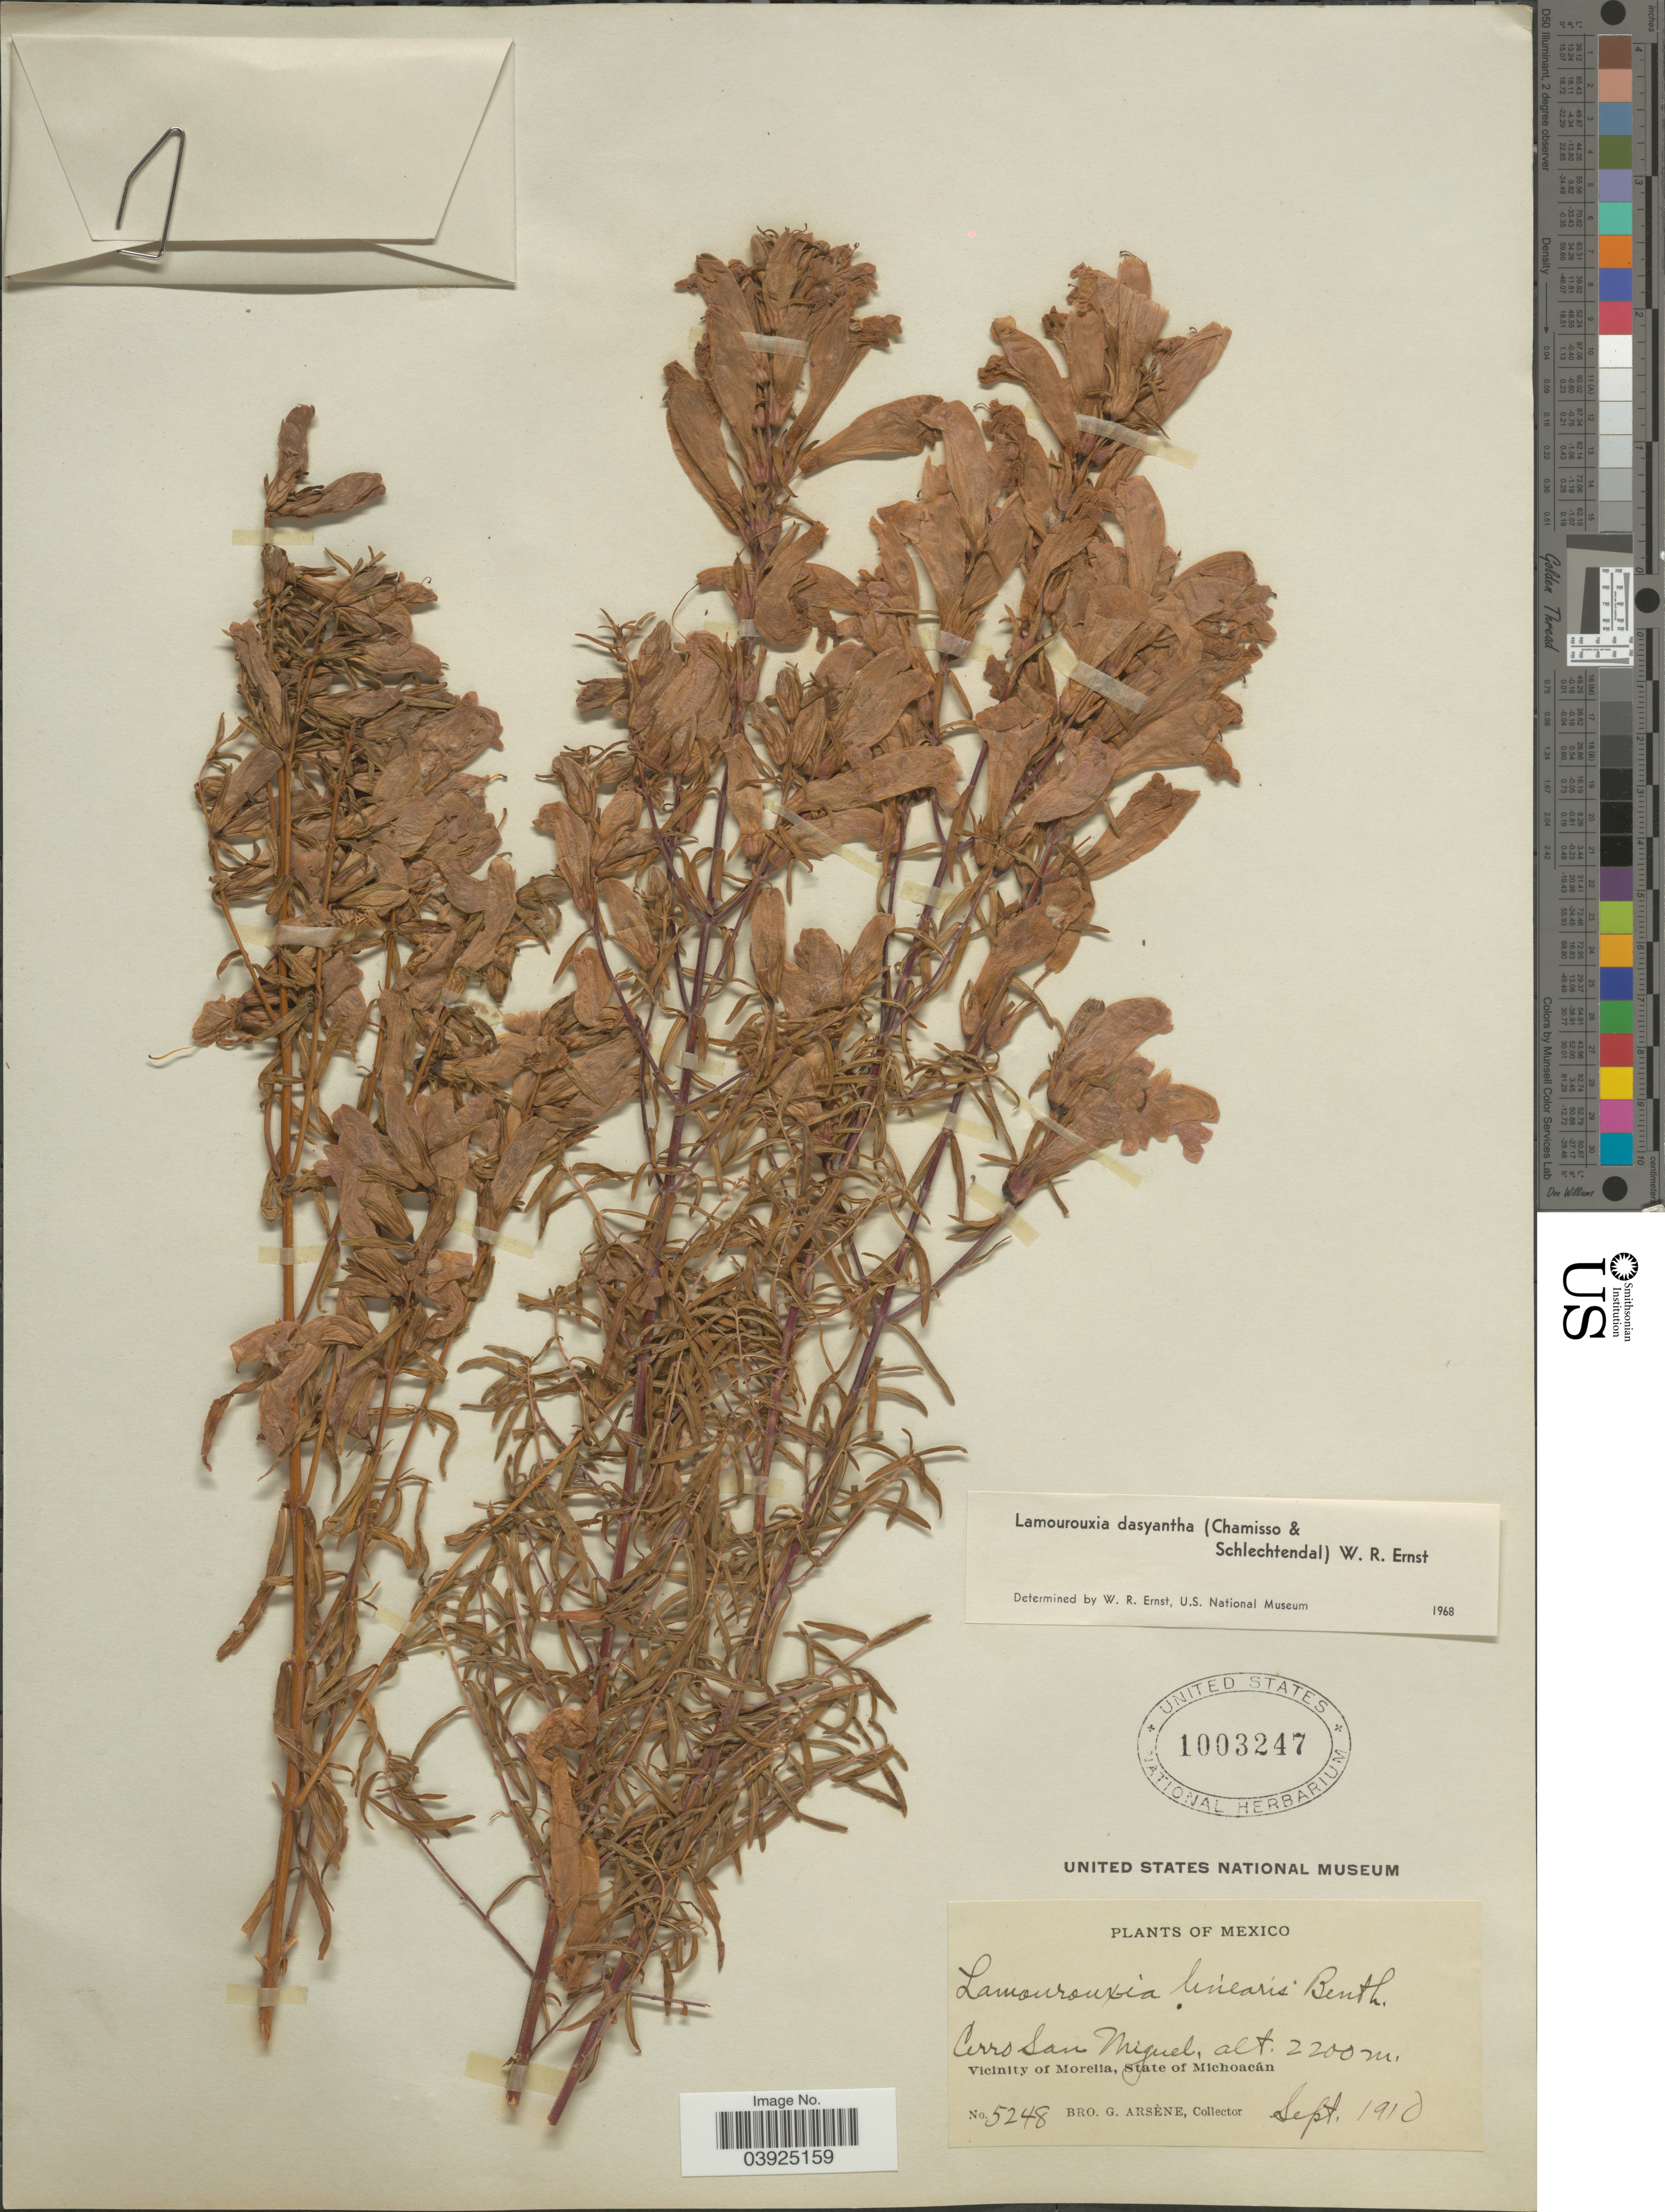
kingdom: Plantae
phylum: Tracheophyta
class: Magnoliopsida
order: Lamiales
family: Orobanchaceae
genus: Lamourouxia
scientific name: Lamourouxia dasyantha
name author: (Cham. & Schltdl.) W.R. Ernst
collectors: Bro. G. Arsène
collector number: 5248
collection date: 1910-09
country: Mexico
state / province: Michoacán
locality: Cerro San Miguel. Vicinity of Morelia.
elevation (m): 2200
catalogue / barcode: US 1003247